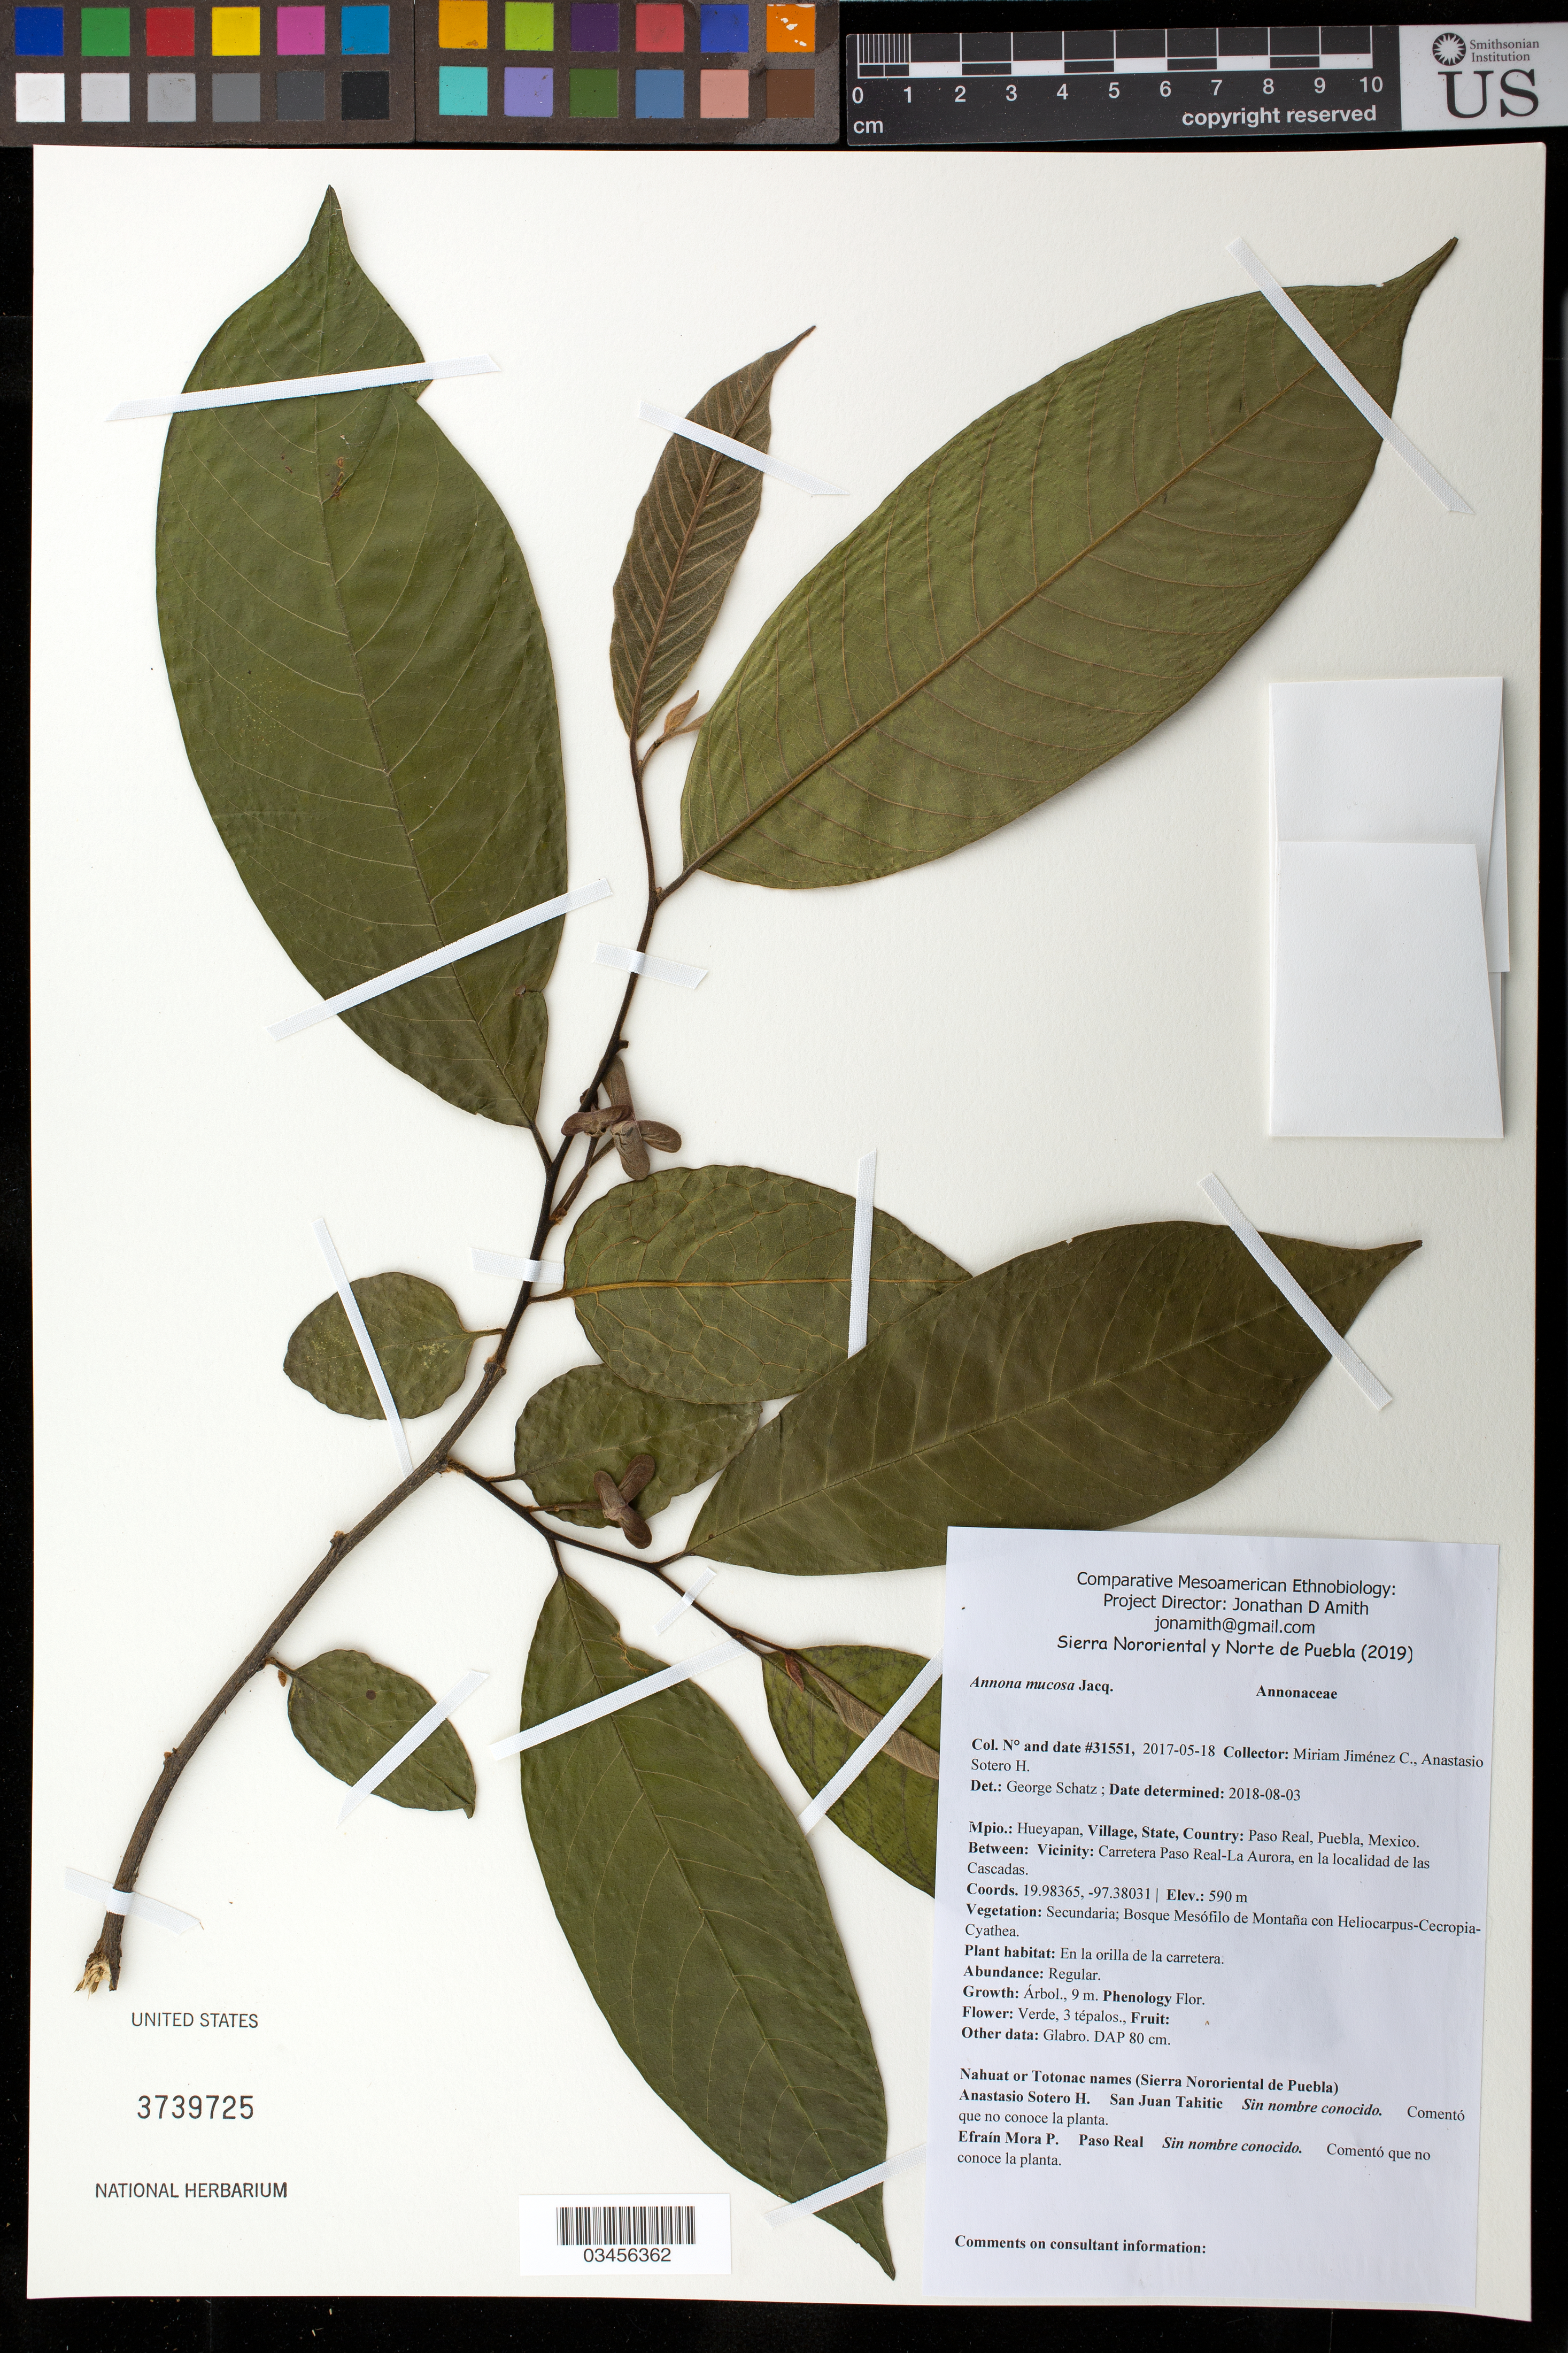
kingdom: Plantae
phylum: Tracheophyta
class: Magnoliopsida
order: Magnoliales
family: Annonaceae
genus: Annona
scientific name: Annona mucosa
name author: Jacq.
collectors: M. Jiménez Chimil & A. Sotero H.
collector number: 31551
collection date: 2017-05-18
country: México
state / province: Puebla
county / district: Hueyapan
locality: PUEBLO: Paso Real; LOCALIDAD EXACTA: Carretera Paso Real-La Aurora, en la localidad de las Cascadas.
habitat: Bosque mesófilo de montaña con Heliocarpus-Cecropia-Cyathea | En la orilla de la carretera.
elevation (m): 590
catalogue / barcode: US 3739725